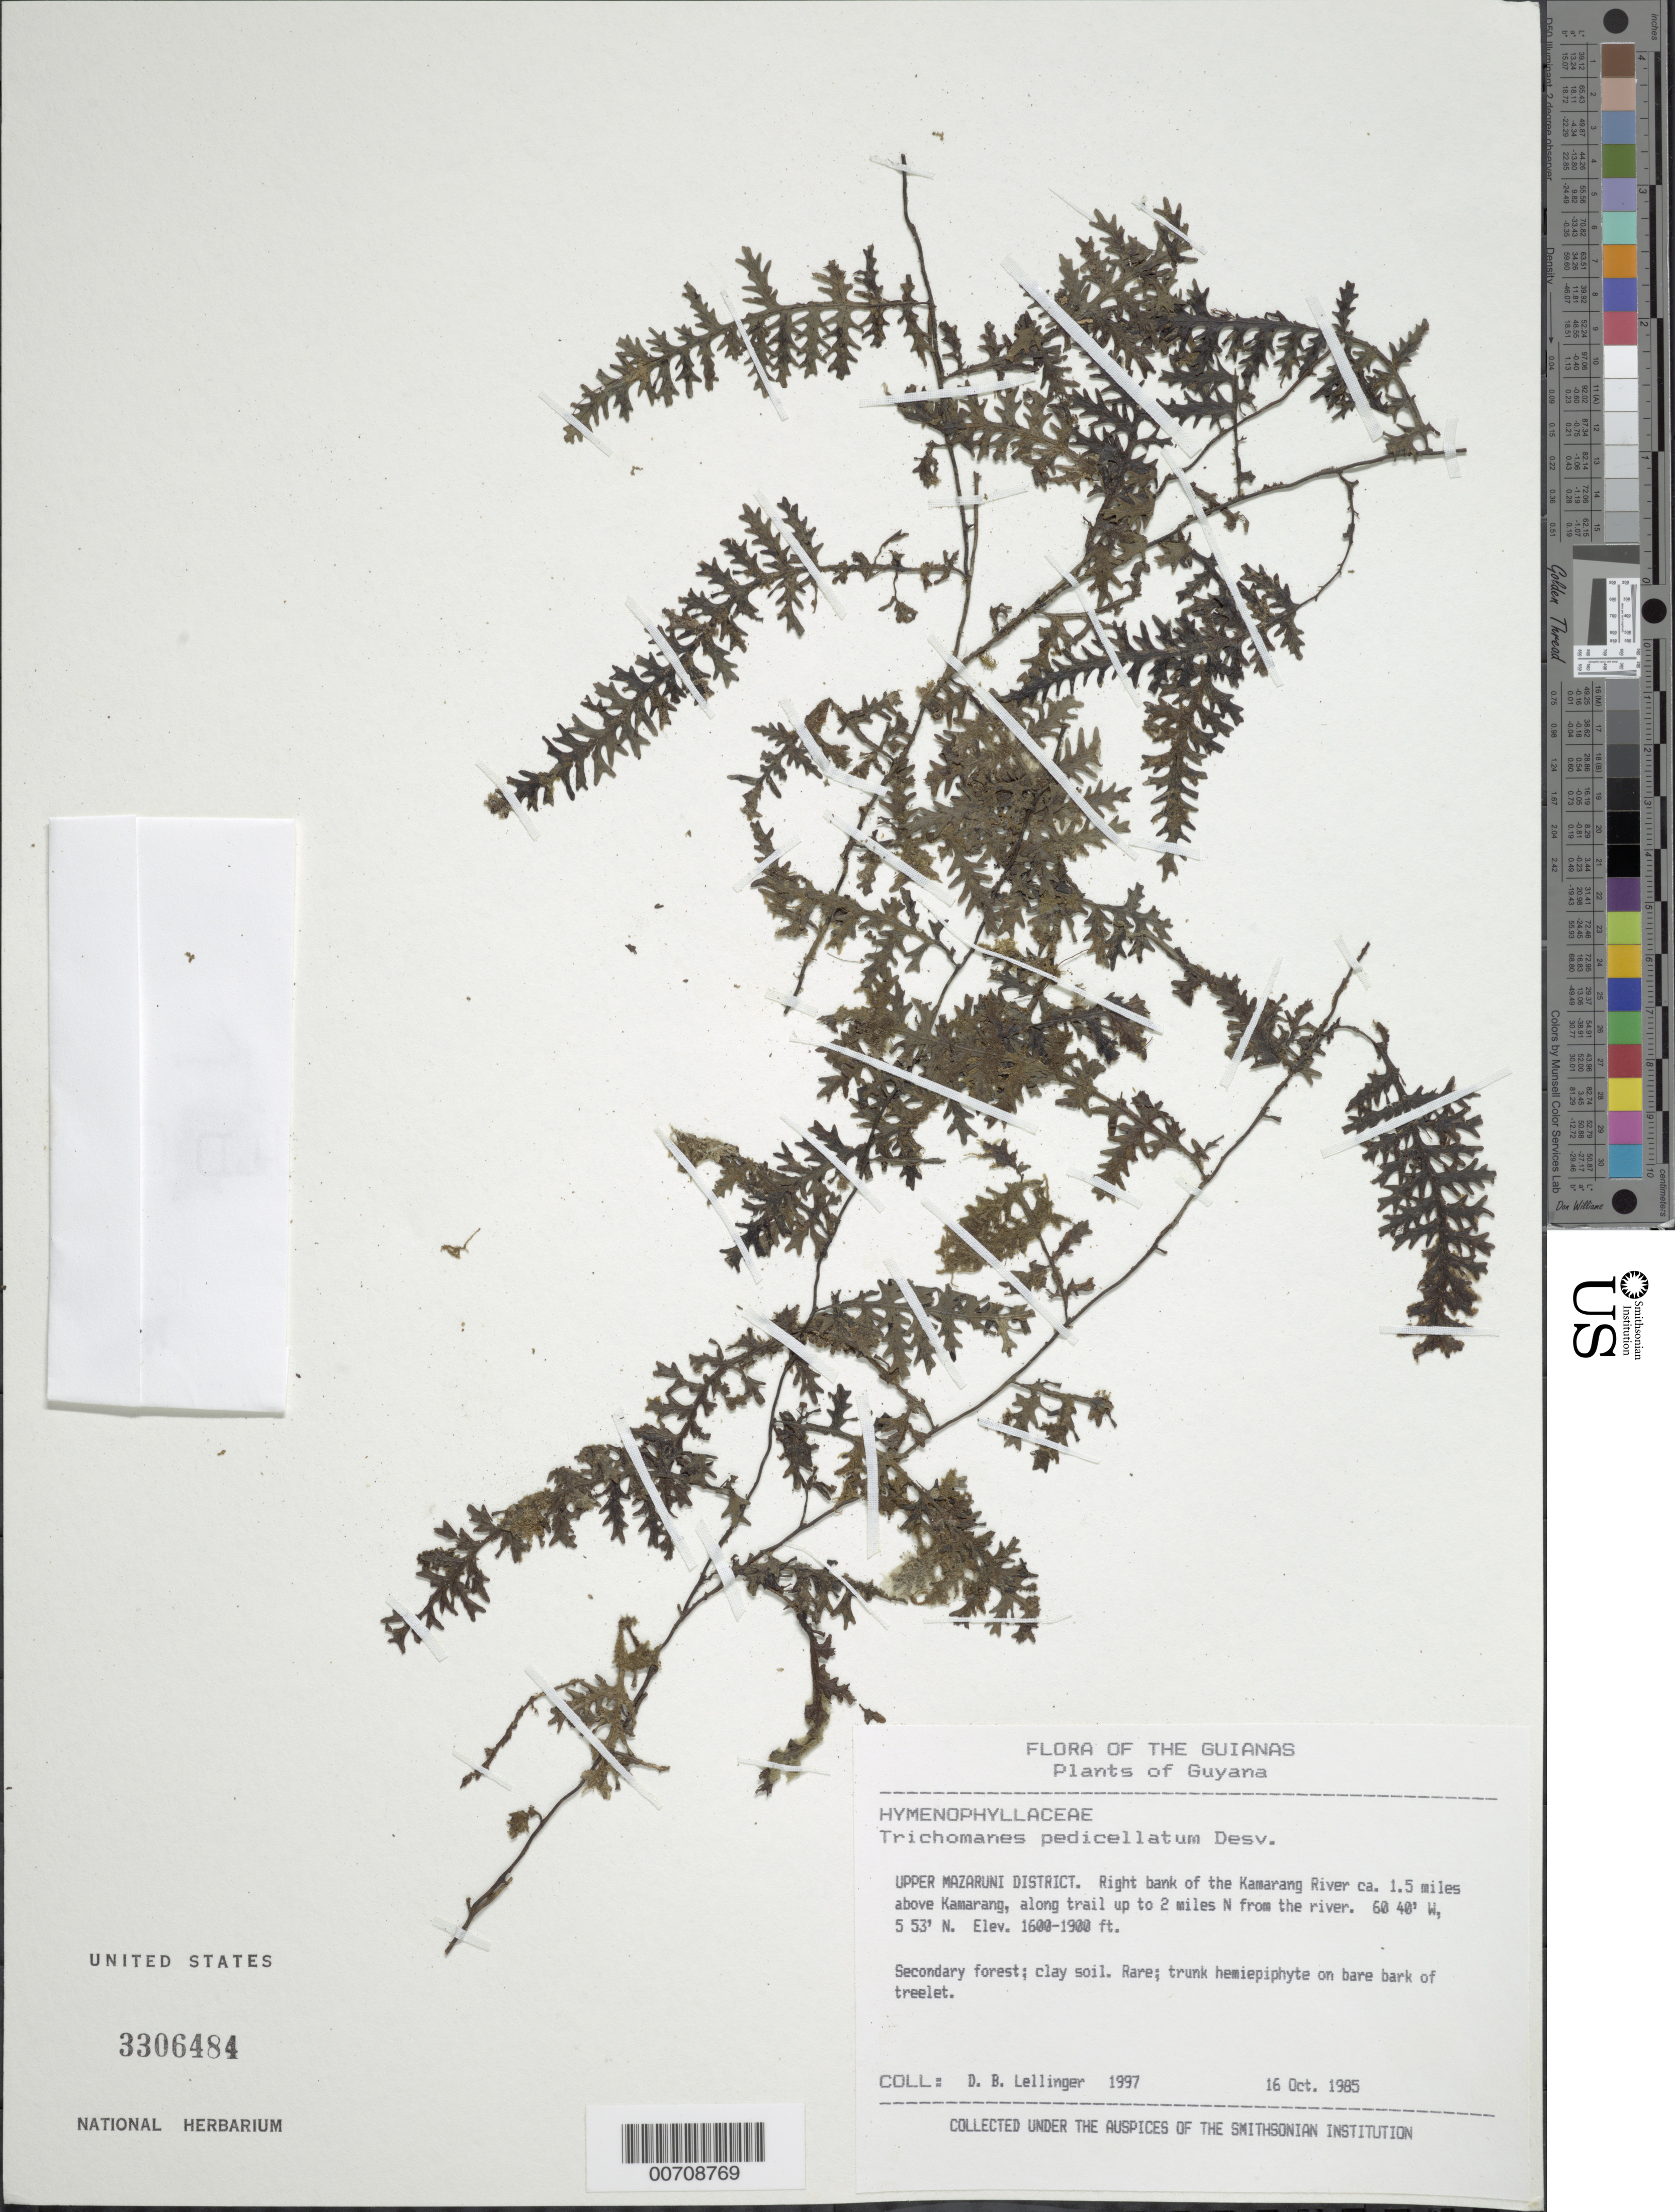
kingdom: Plantae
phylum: Tracheophyta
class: Polypodiopsida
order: Hymenophyllales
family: Hymenophyllaceae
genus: Trichomanes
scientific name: Trichomanes pedicellatum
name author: Desv.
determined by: Lellinger, David B., (BOT), Smithsonian Institution - National Museum of Natural History (UNITED STATES)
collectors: D. B. Lellinger & H. Robinson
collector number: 1997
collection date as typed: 16 October 1985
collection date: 1985-10-16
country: Guyana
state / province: Cuyuni-Mazaruni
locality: Up to 2.4 km N of right bank of Kamarang R.; ca. 3.2 km above Kamarang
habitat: Secondary forest, clay soil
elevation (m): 480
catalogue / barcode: US 3306484